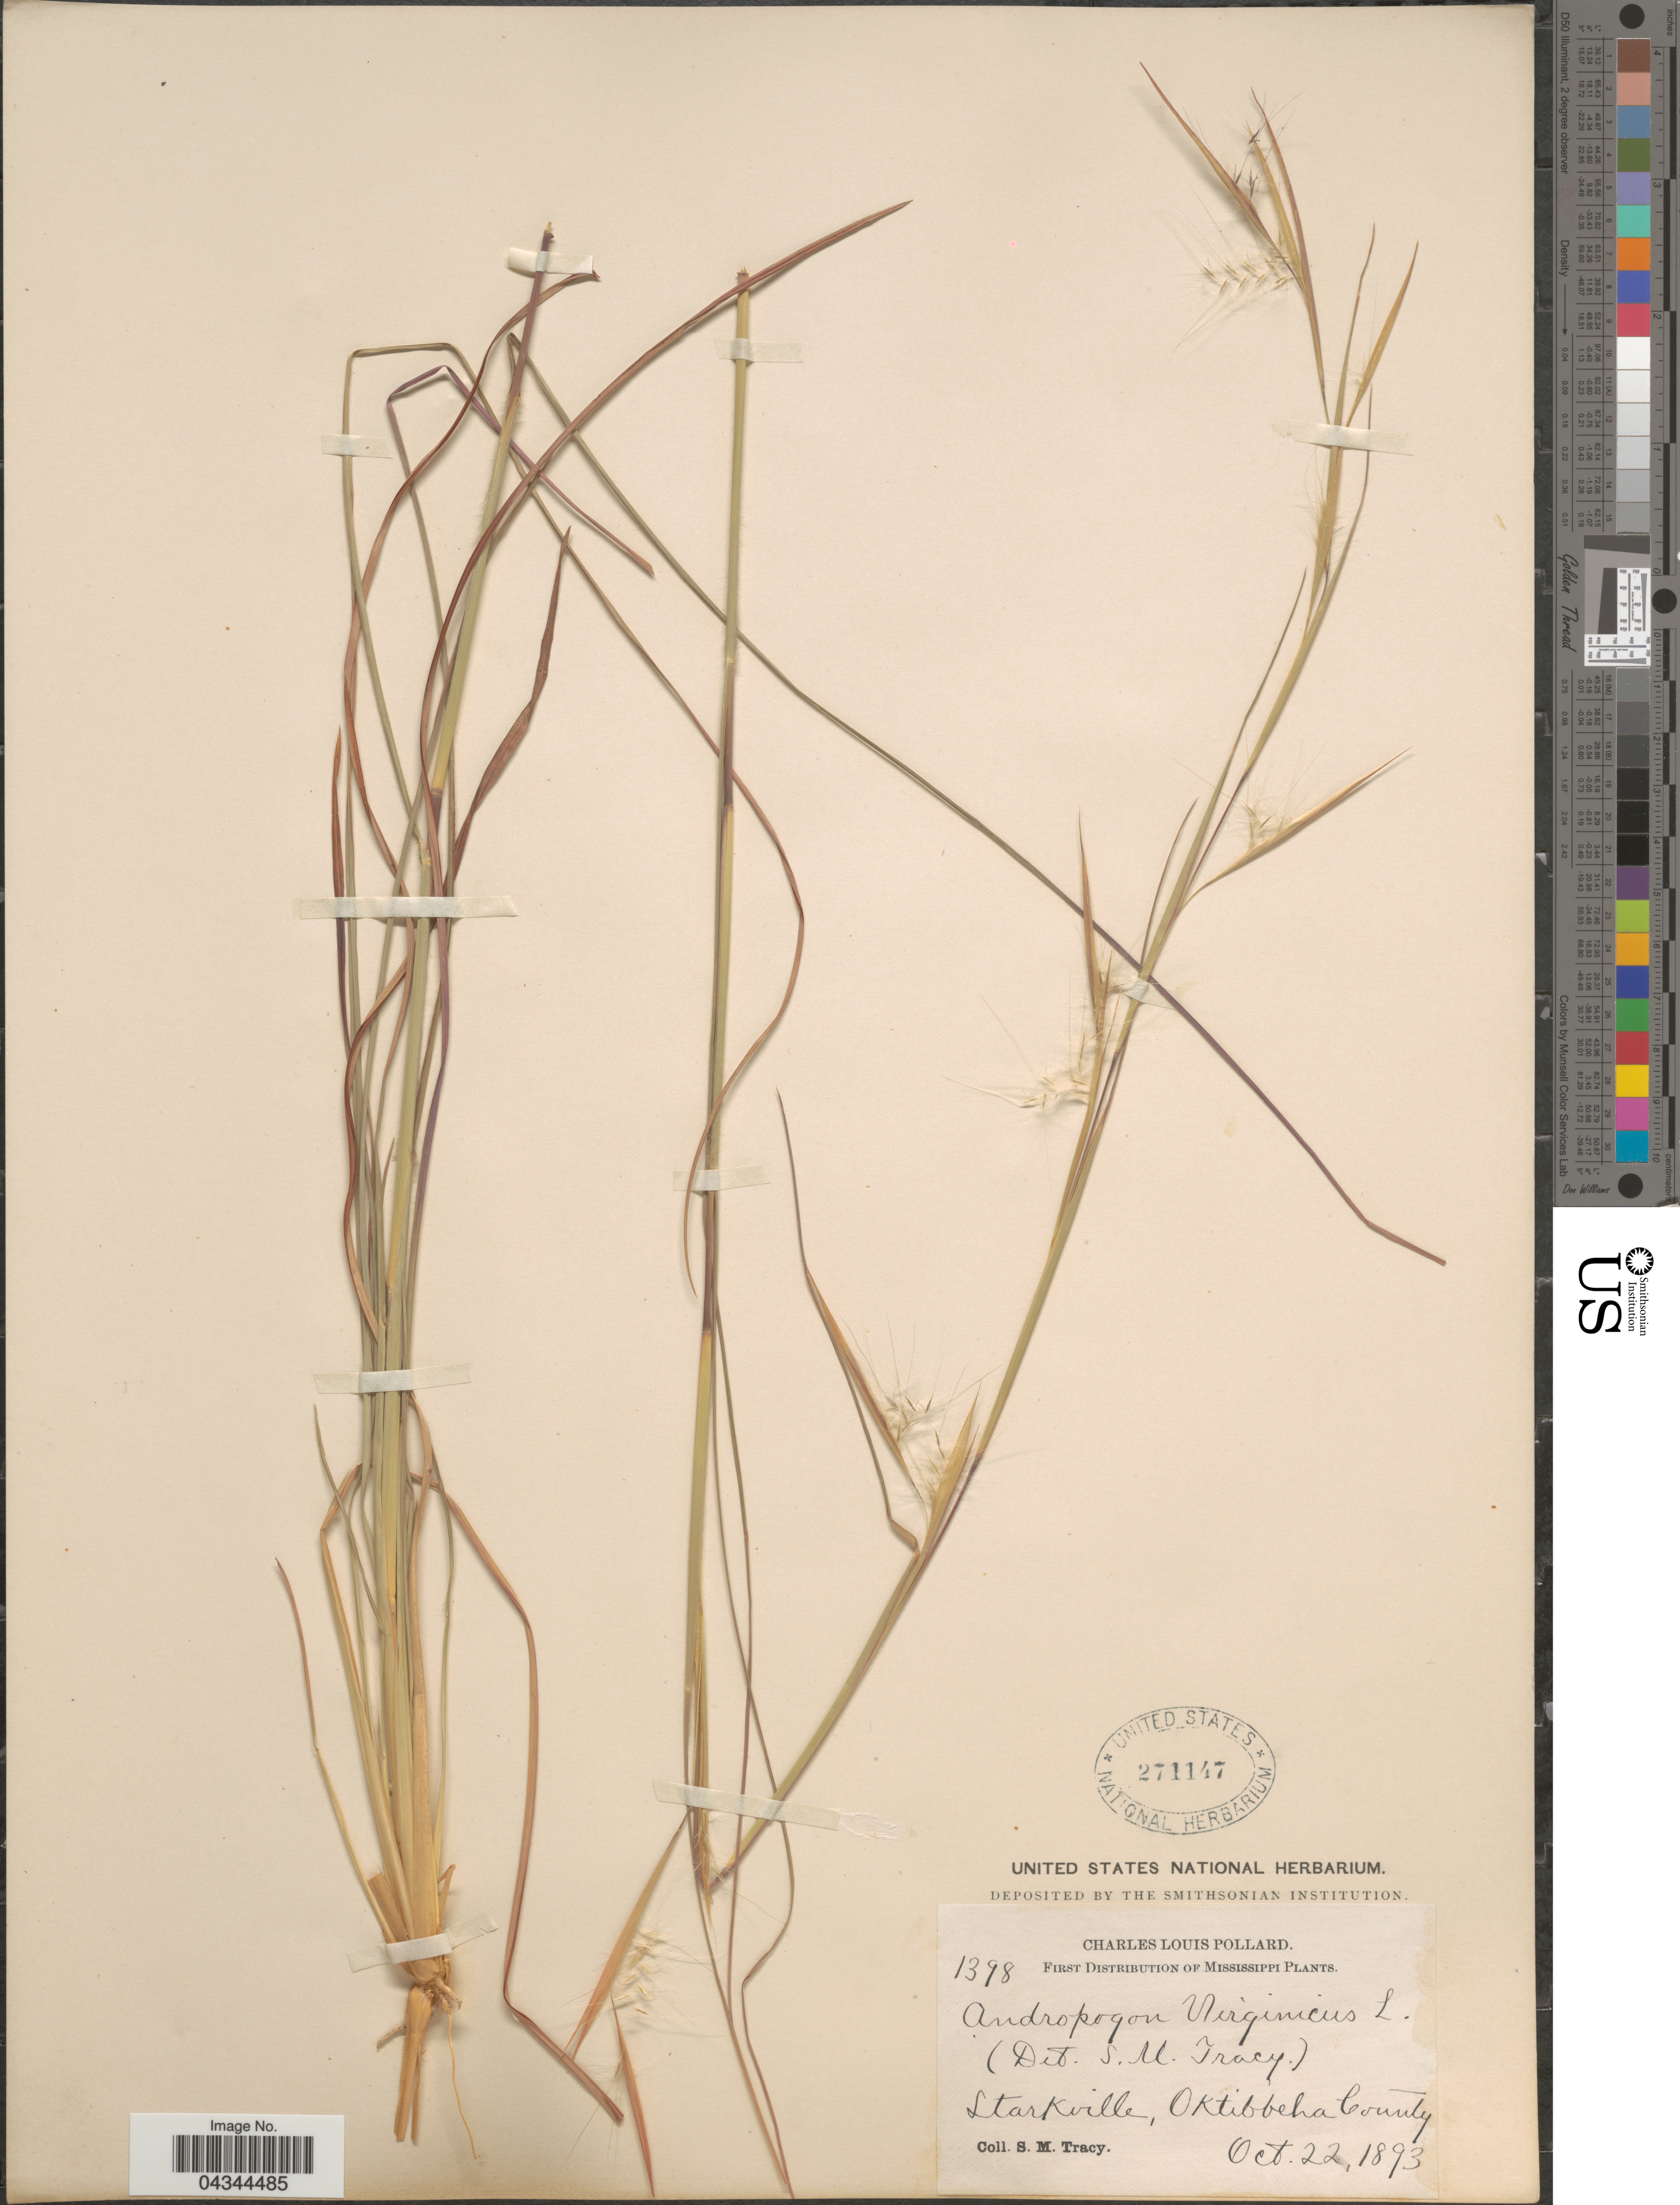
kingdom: Plantae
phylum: Tracheophyta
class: Liliopsida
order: Poales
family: Poaceae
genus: Andropogon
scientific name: Andropogon virginicus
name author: L.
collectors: S. M. Tracy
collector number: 1398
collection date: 1893-10-22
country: United States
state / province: Mississippi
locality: Starkville, Oktibbeha County.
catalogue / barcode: US 271147